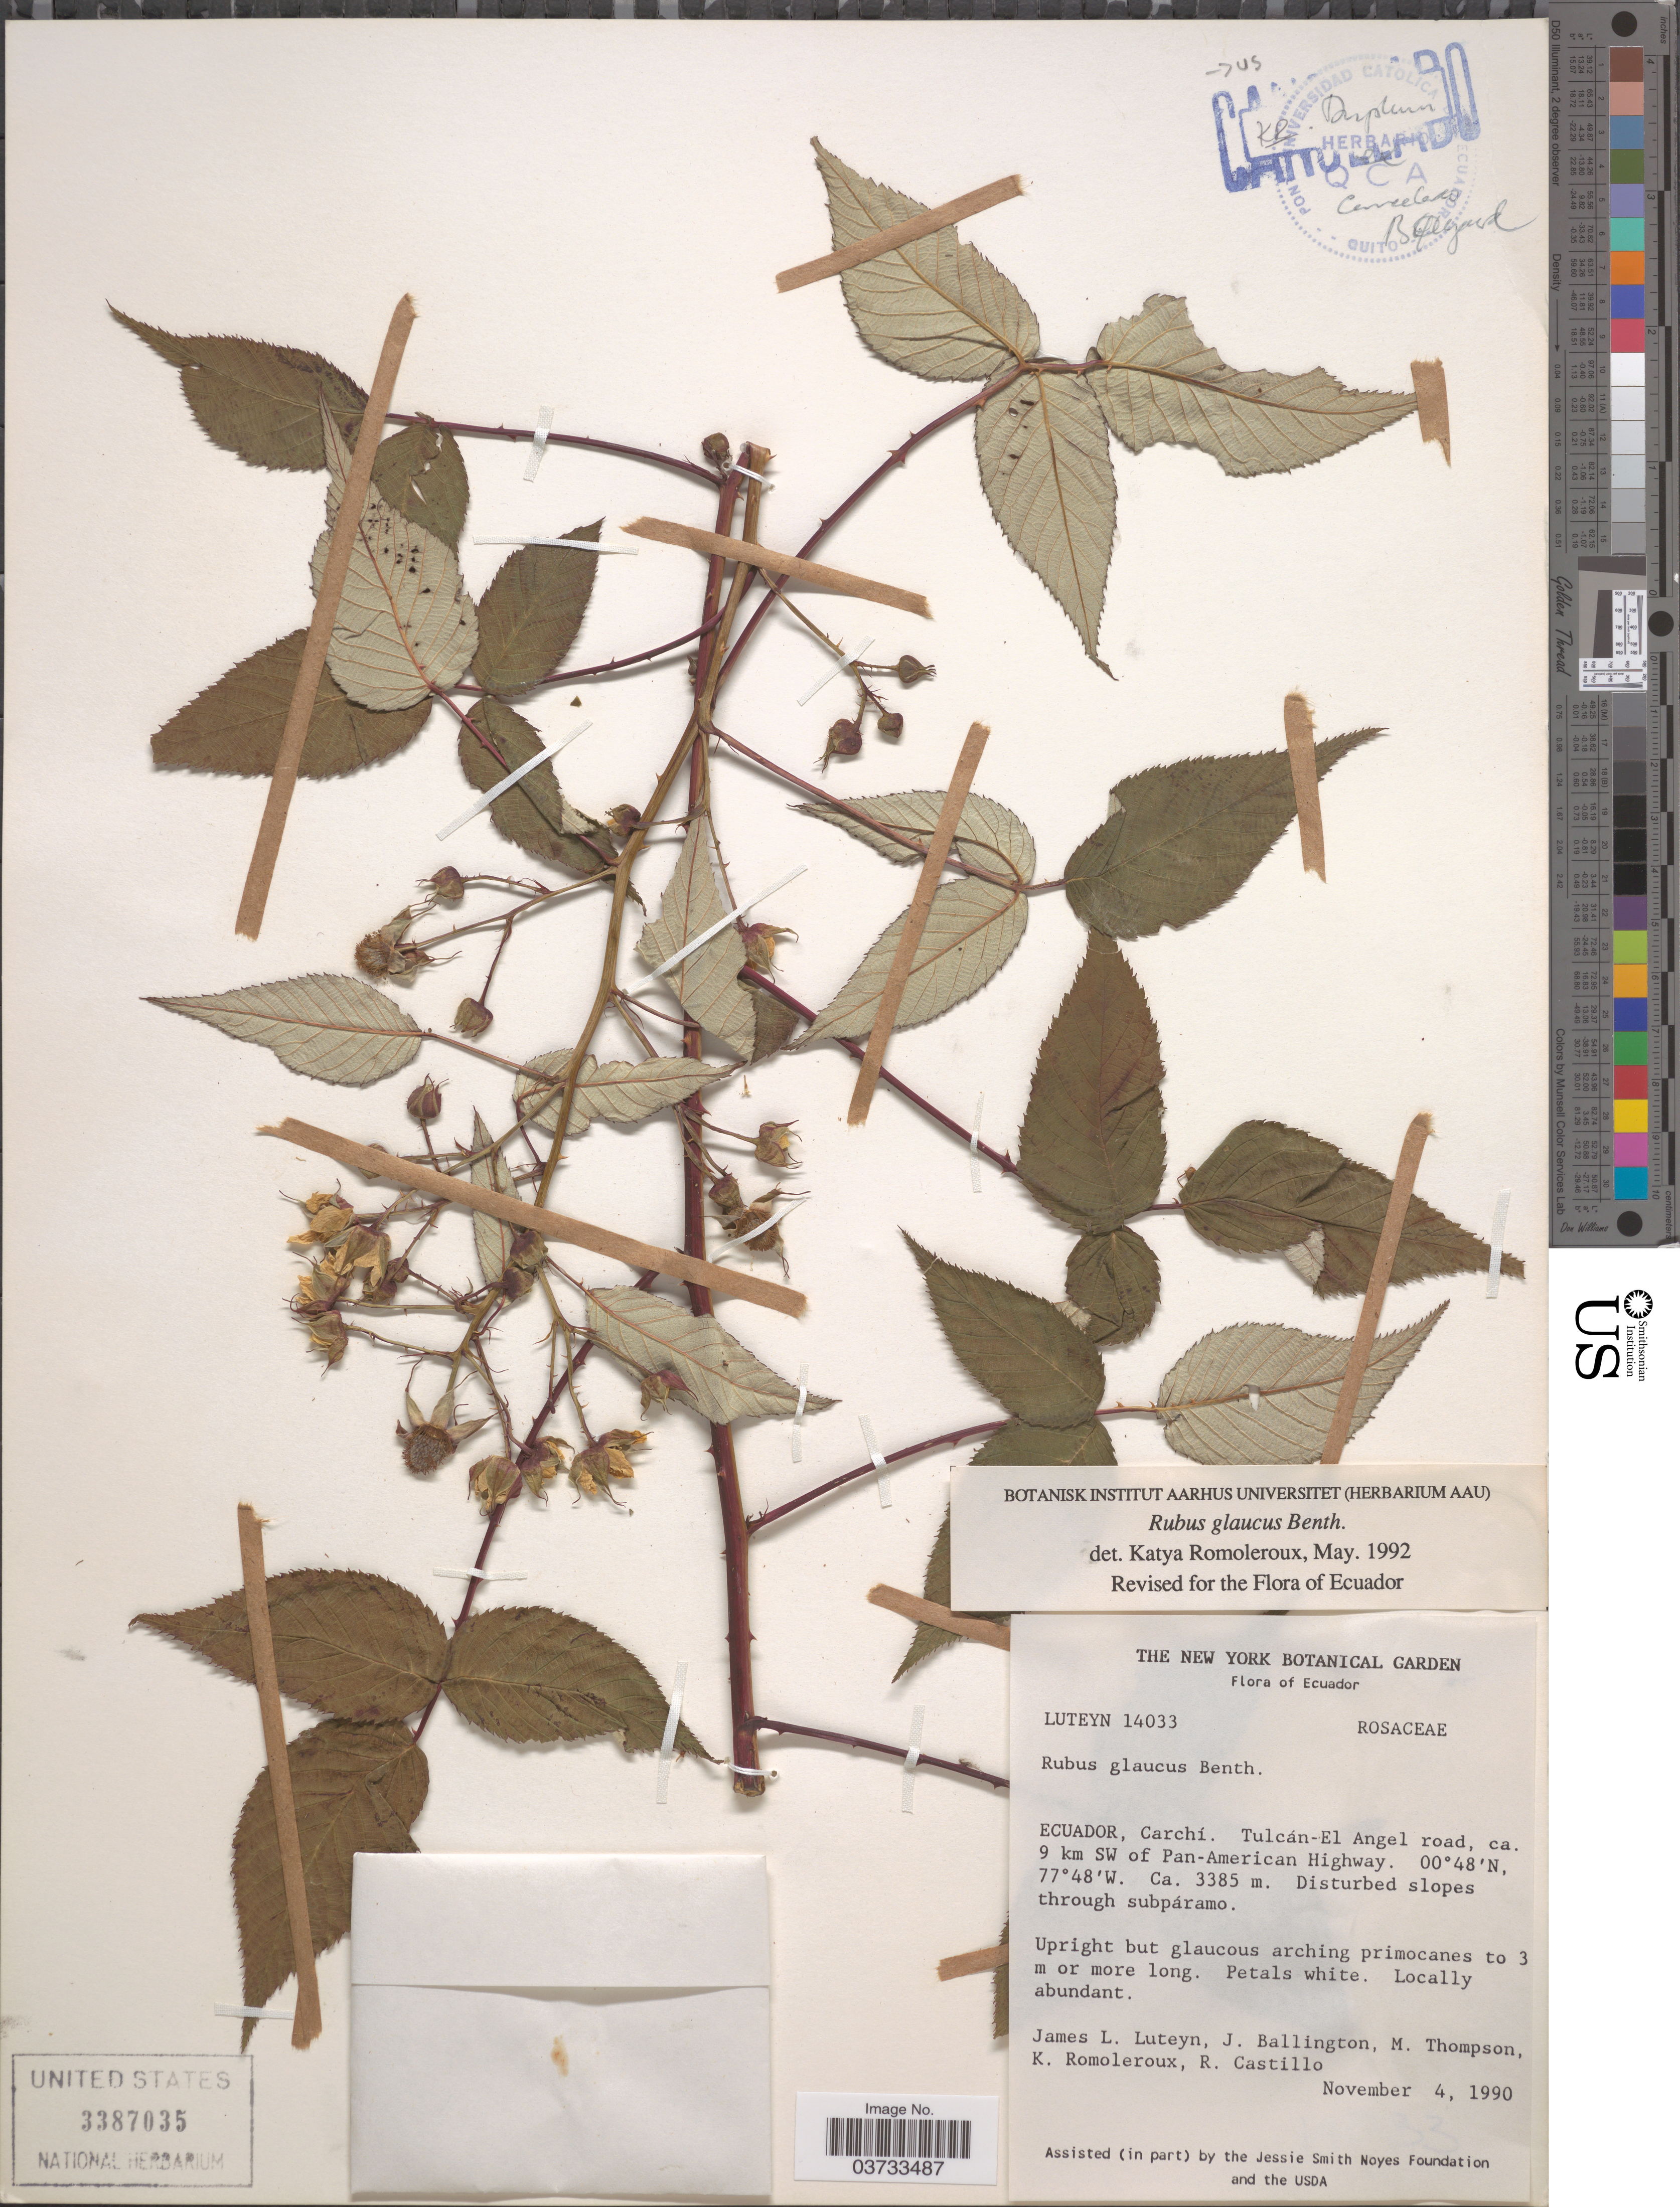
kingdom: Plantae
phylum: Tracheophyta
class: Magnoliopsida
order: Rosales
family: Rosaceae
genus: Rubus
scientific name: Rubus glaucus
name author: Benth.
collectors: J. Luteyn, J. Ballington, M. Thompson, K. Romoleroux & R. Castillo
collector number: Luteyn 14033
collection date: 1990-11-04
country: Ecuador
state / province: Carchi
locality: Tulcán-El Angel road, ca. 9 km SW of Pan-American Highway.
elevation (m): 3385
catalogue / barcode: US 3387035